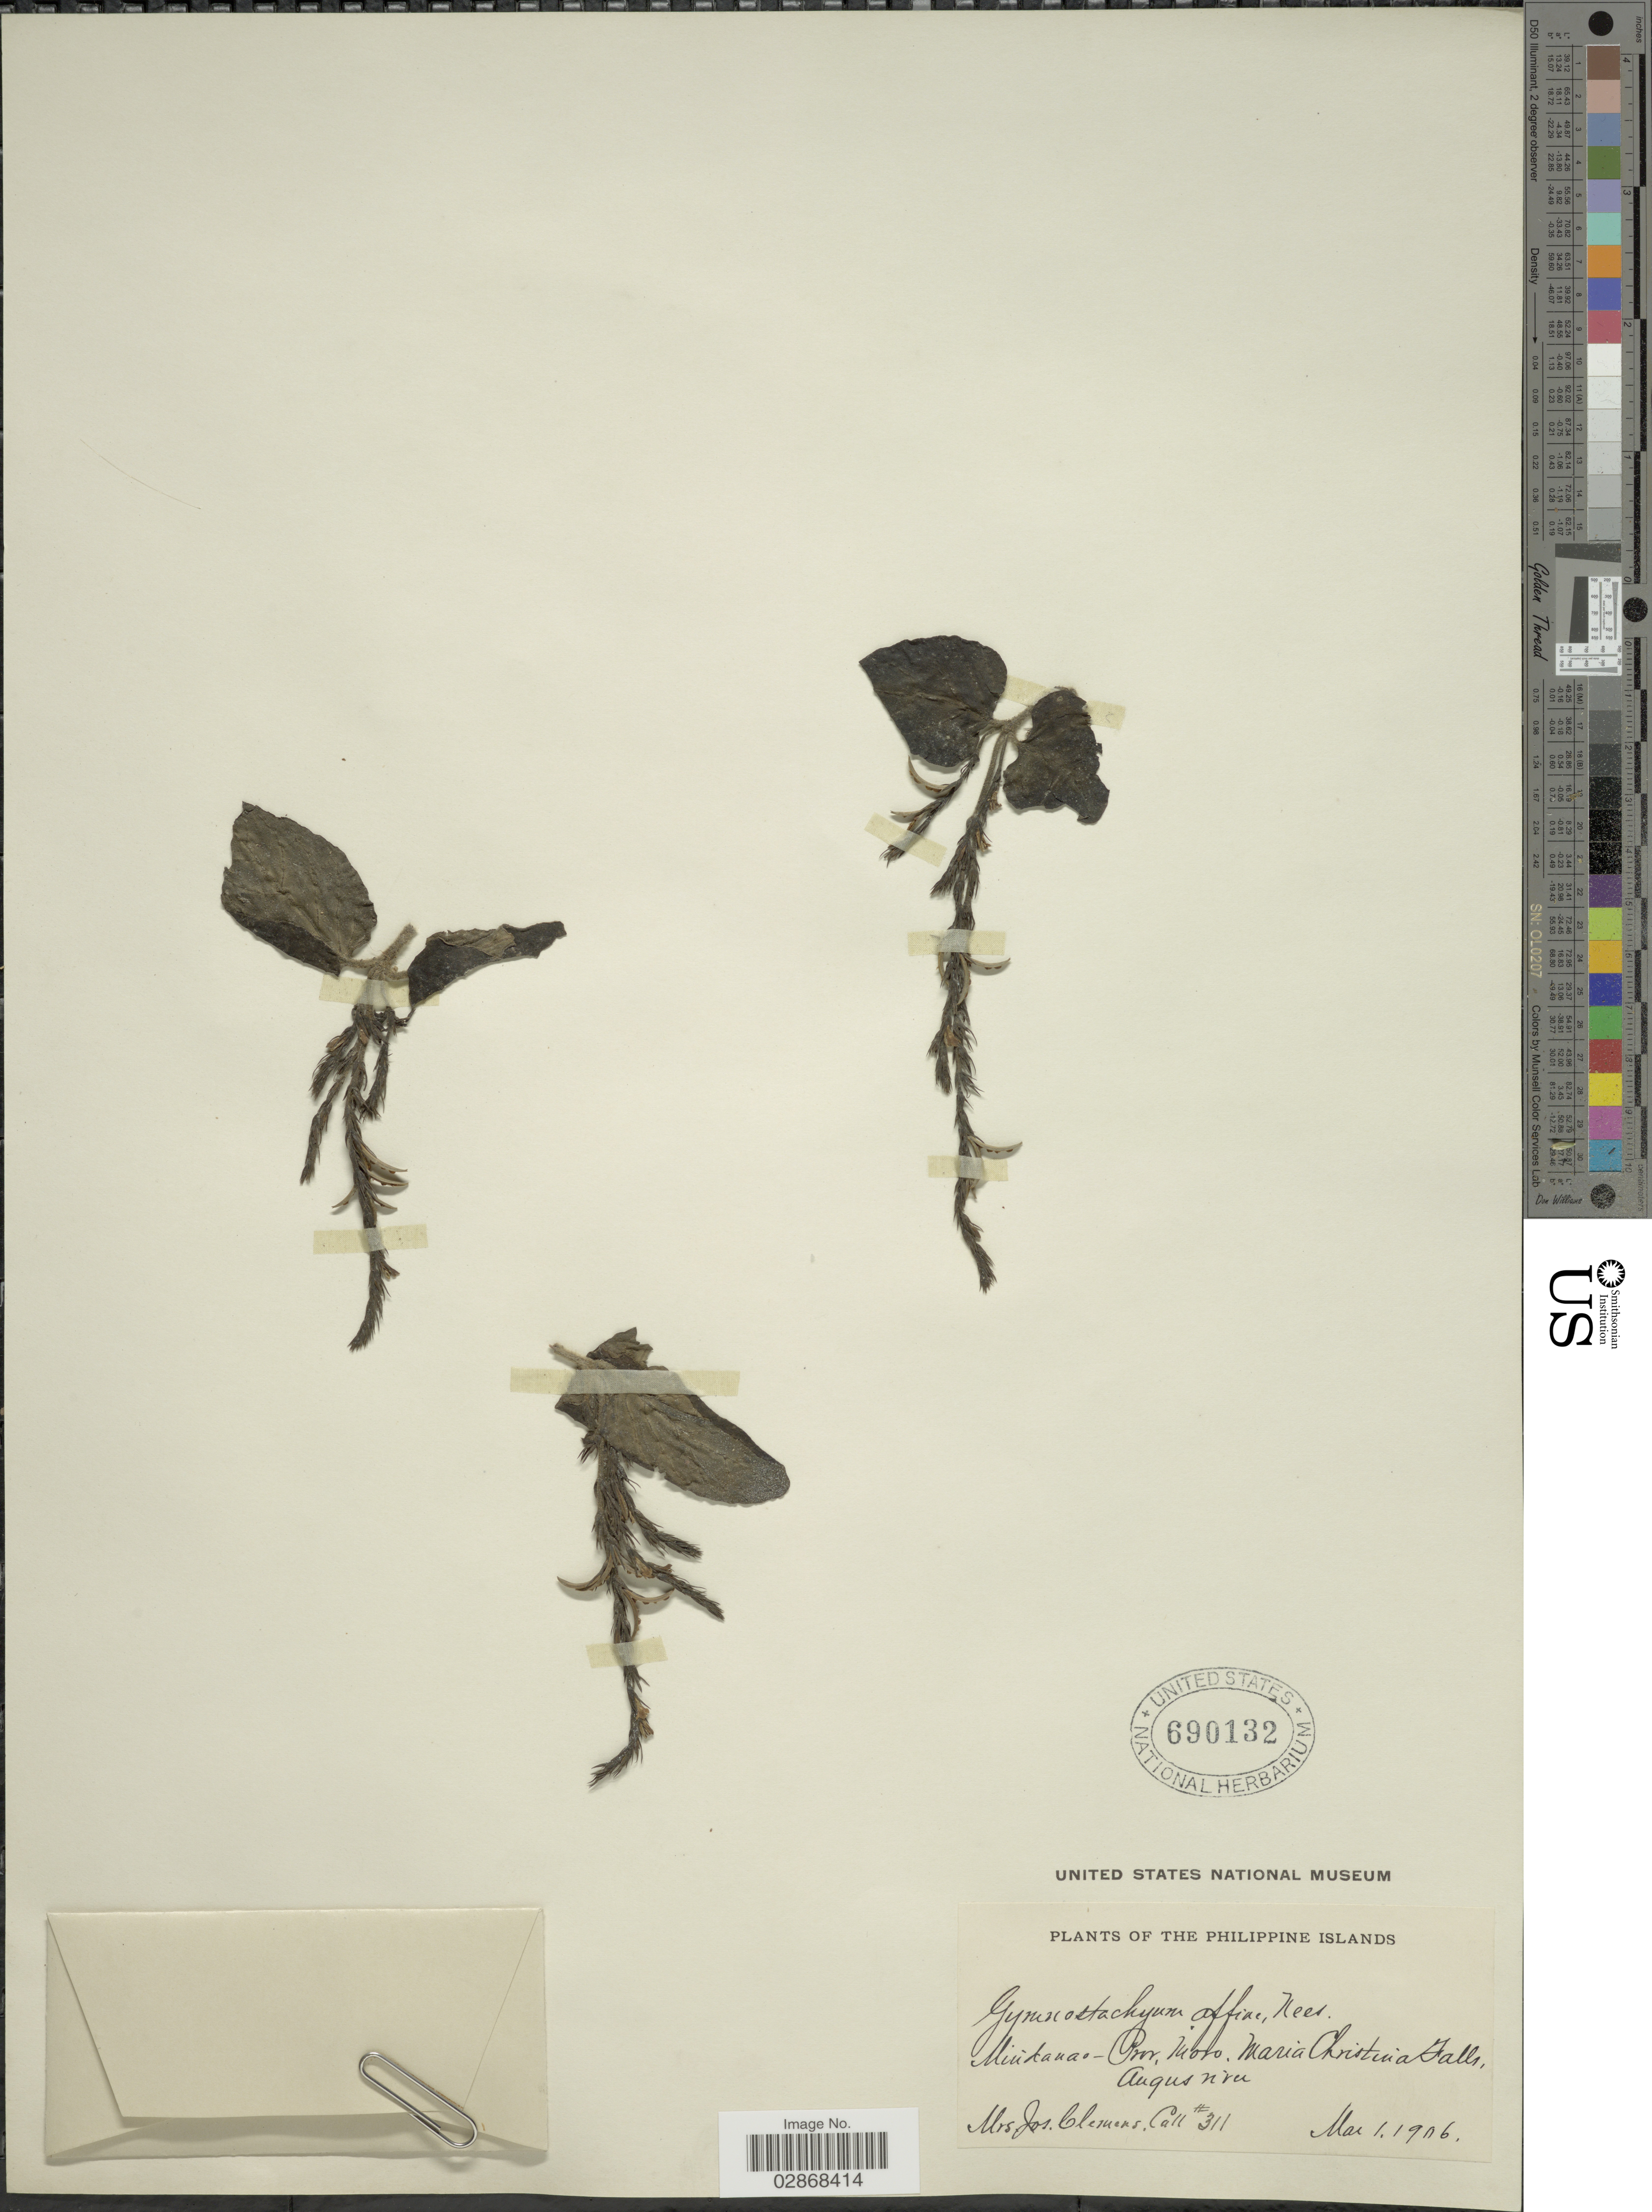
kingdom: Plantae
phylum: Tracheophyta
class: Magnoliopsida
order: Lamiales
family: Acanthaceae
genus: Gymnostachyum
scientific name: Gymnostachyum affine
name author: Nees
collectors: M. S. Clemens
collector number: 311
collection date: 1906-03-01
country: Philippines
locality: Mindanao - Prov. Moro. Maria Christina Falls. Angus river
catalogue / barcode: US 690132